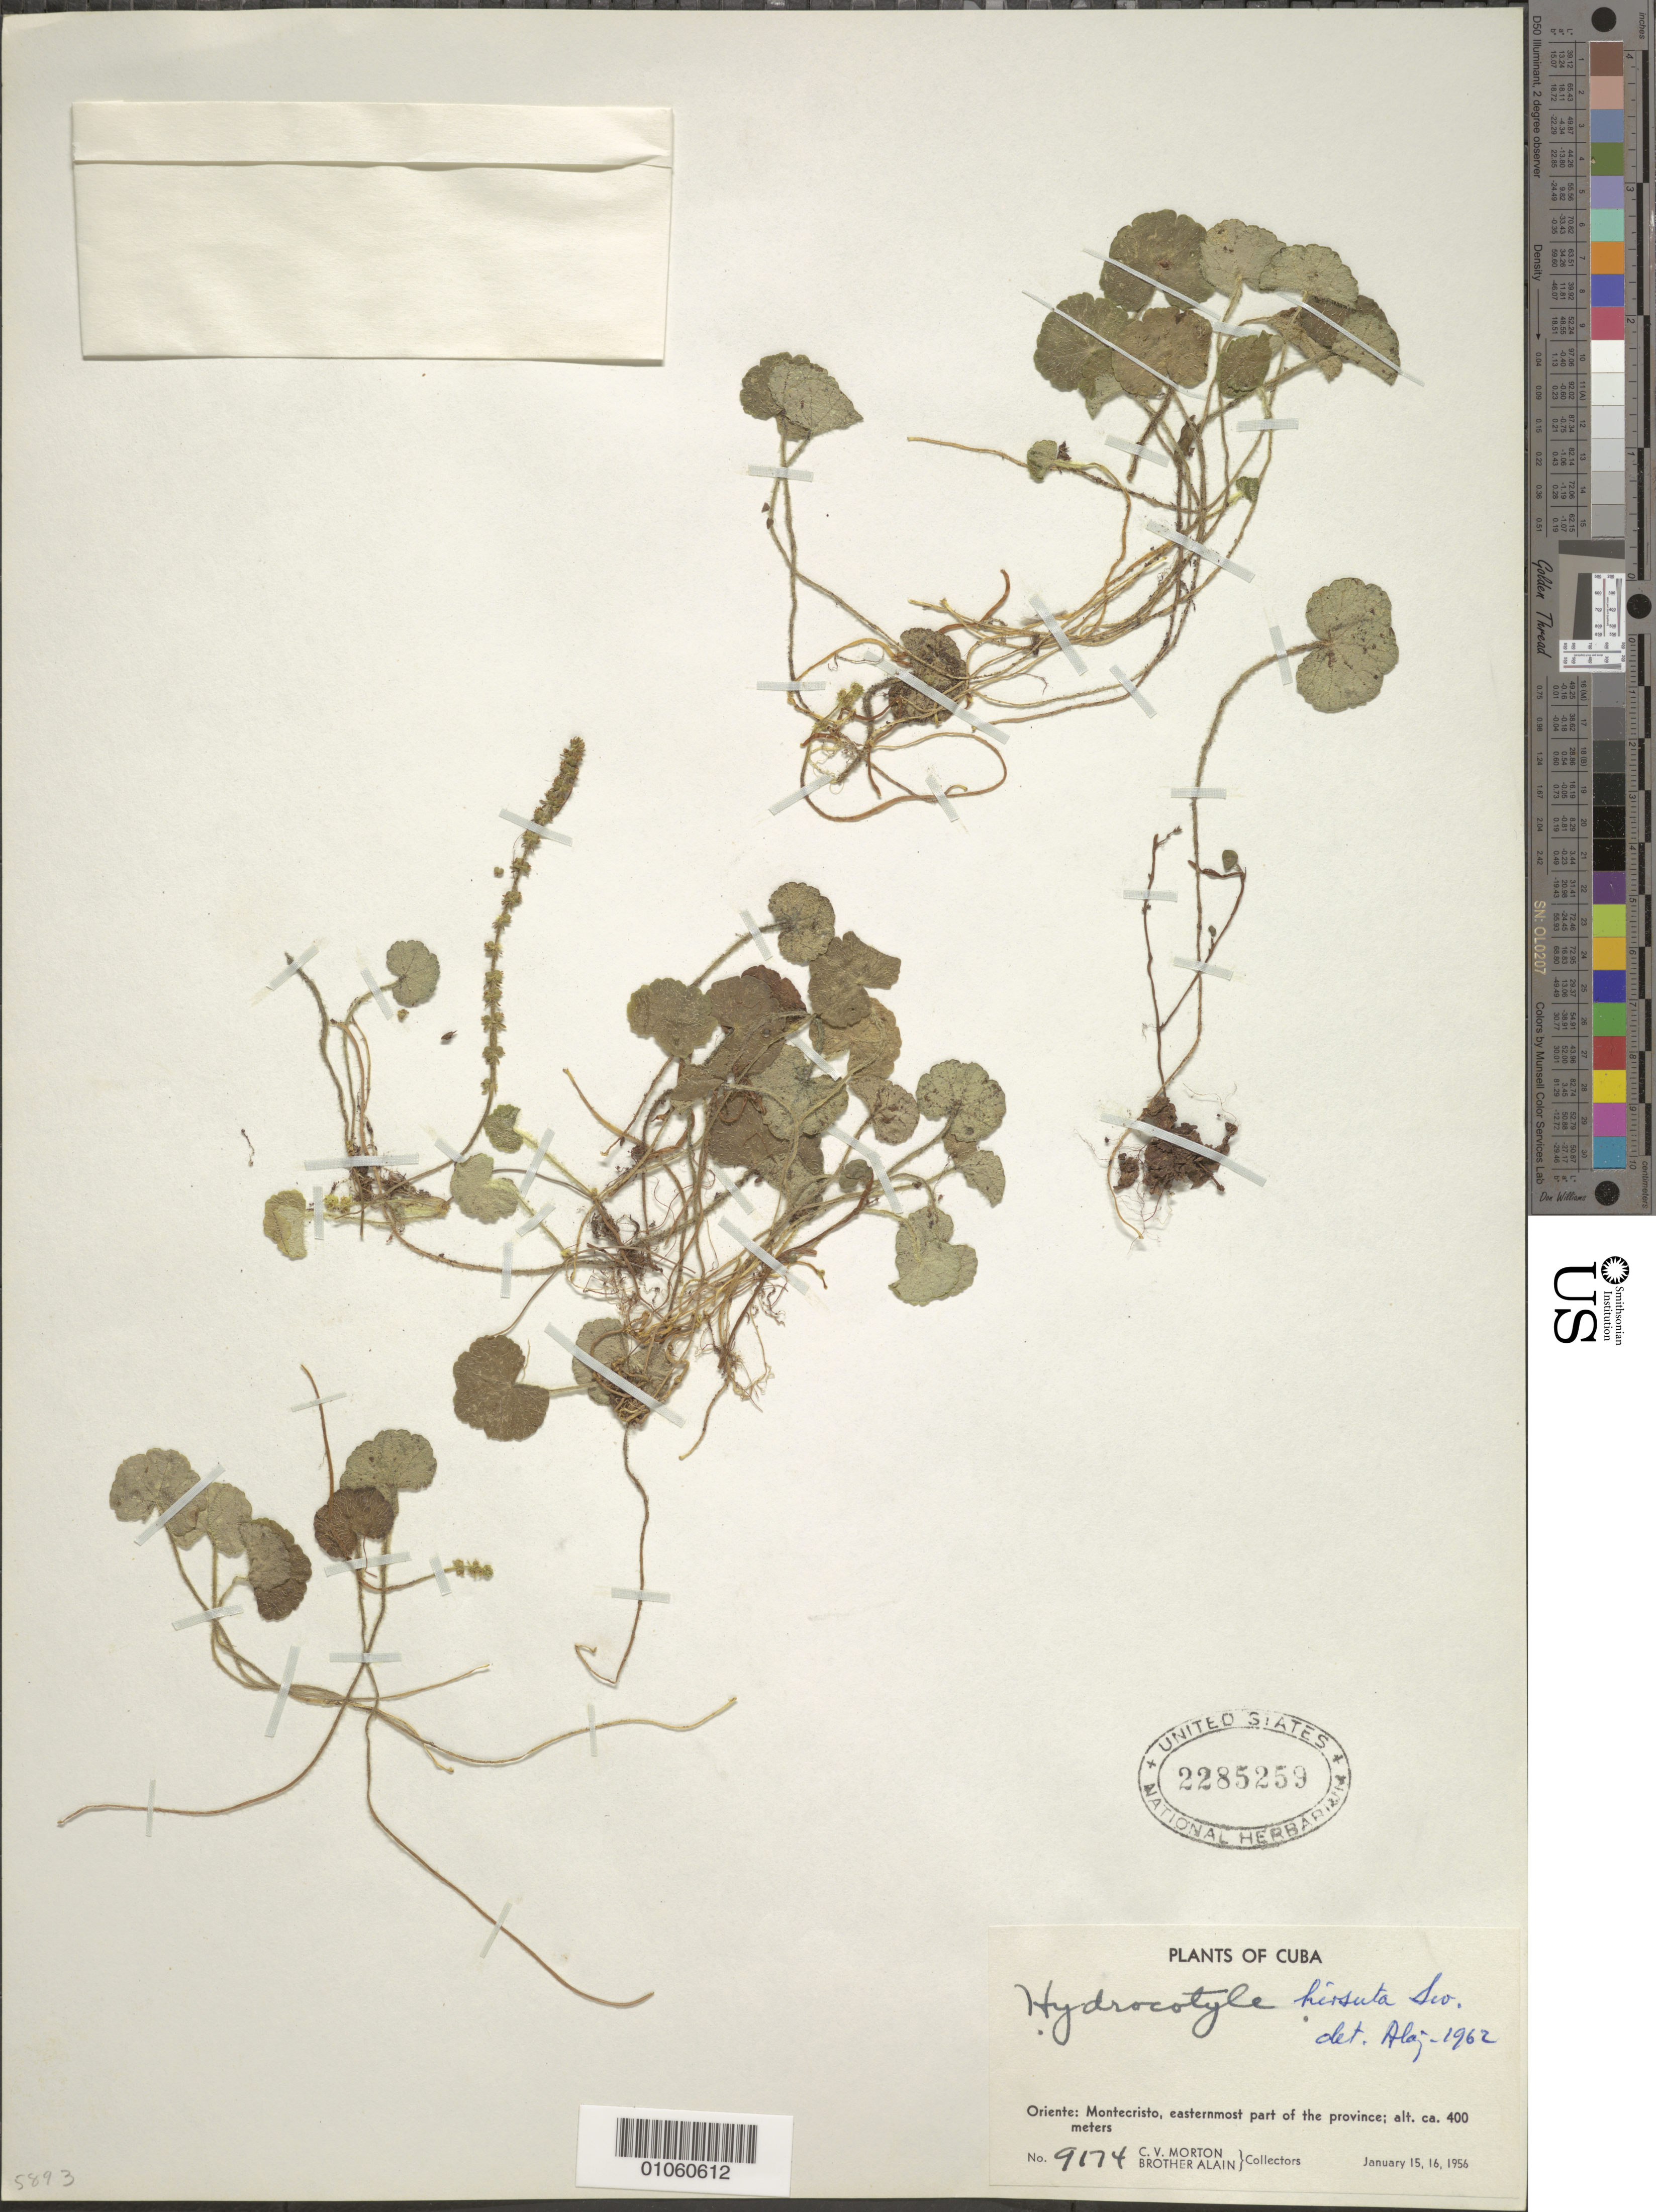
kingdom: Plantae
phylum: Tracheophyta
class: Magnoliopsida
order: Apiales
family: Araliaceae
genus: Hydrocotyle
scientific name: Hydrocotyle hirsuta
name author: Sw.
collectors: C. V. Morton & A. H. Liogier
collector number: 9174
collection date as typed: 15 Jan 1956 and 16 Jan 1956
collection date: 1956-01-15,1956-01-16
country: Cuba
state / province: Oriente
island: Cuba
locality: Montecristo, easternmost part of the province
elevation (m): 400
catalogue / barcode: US 2285259